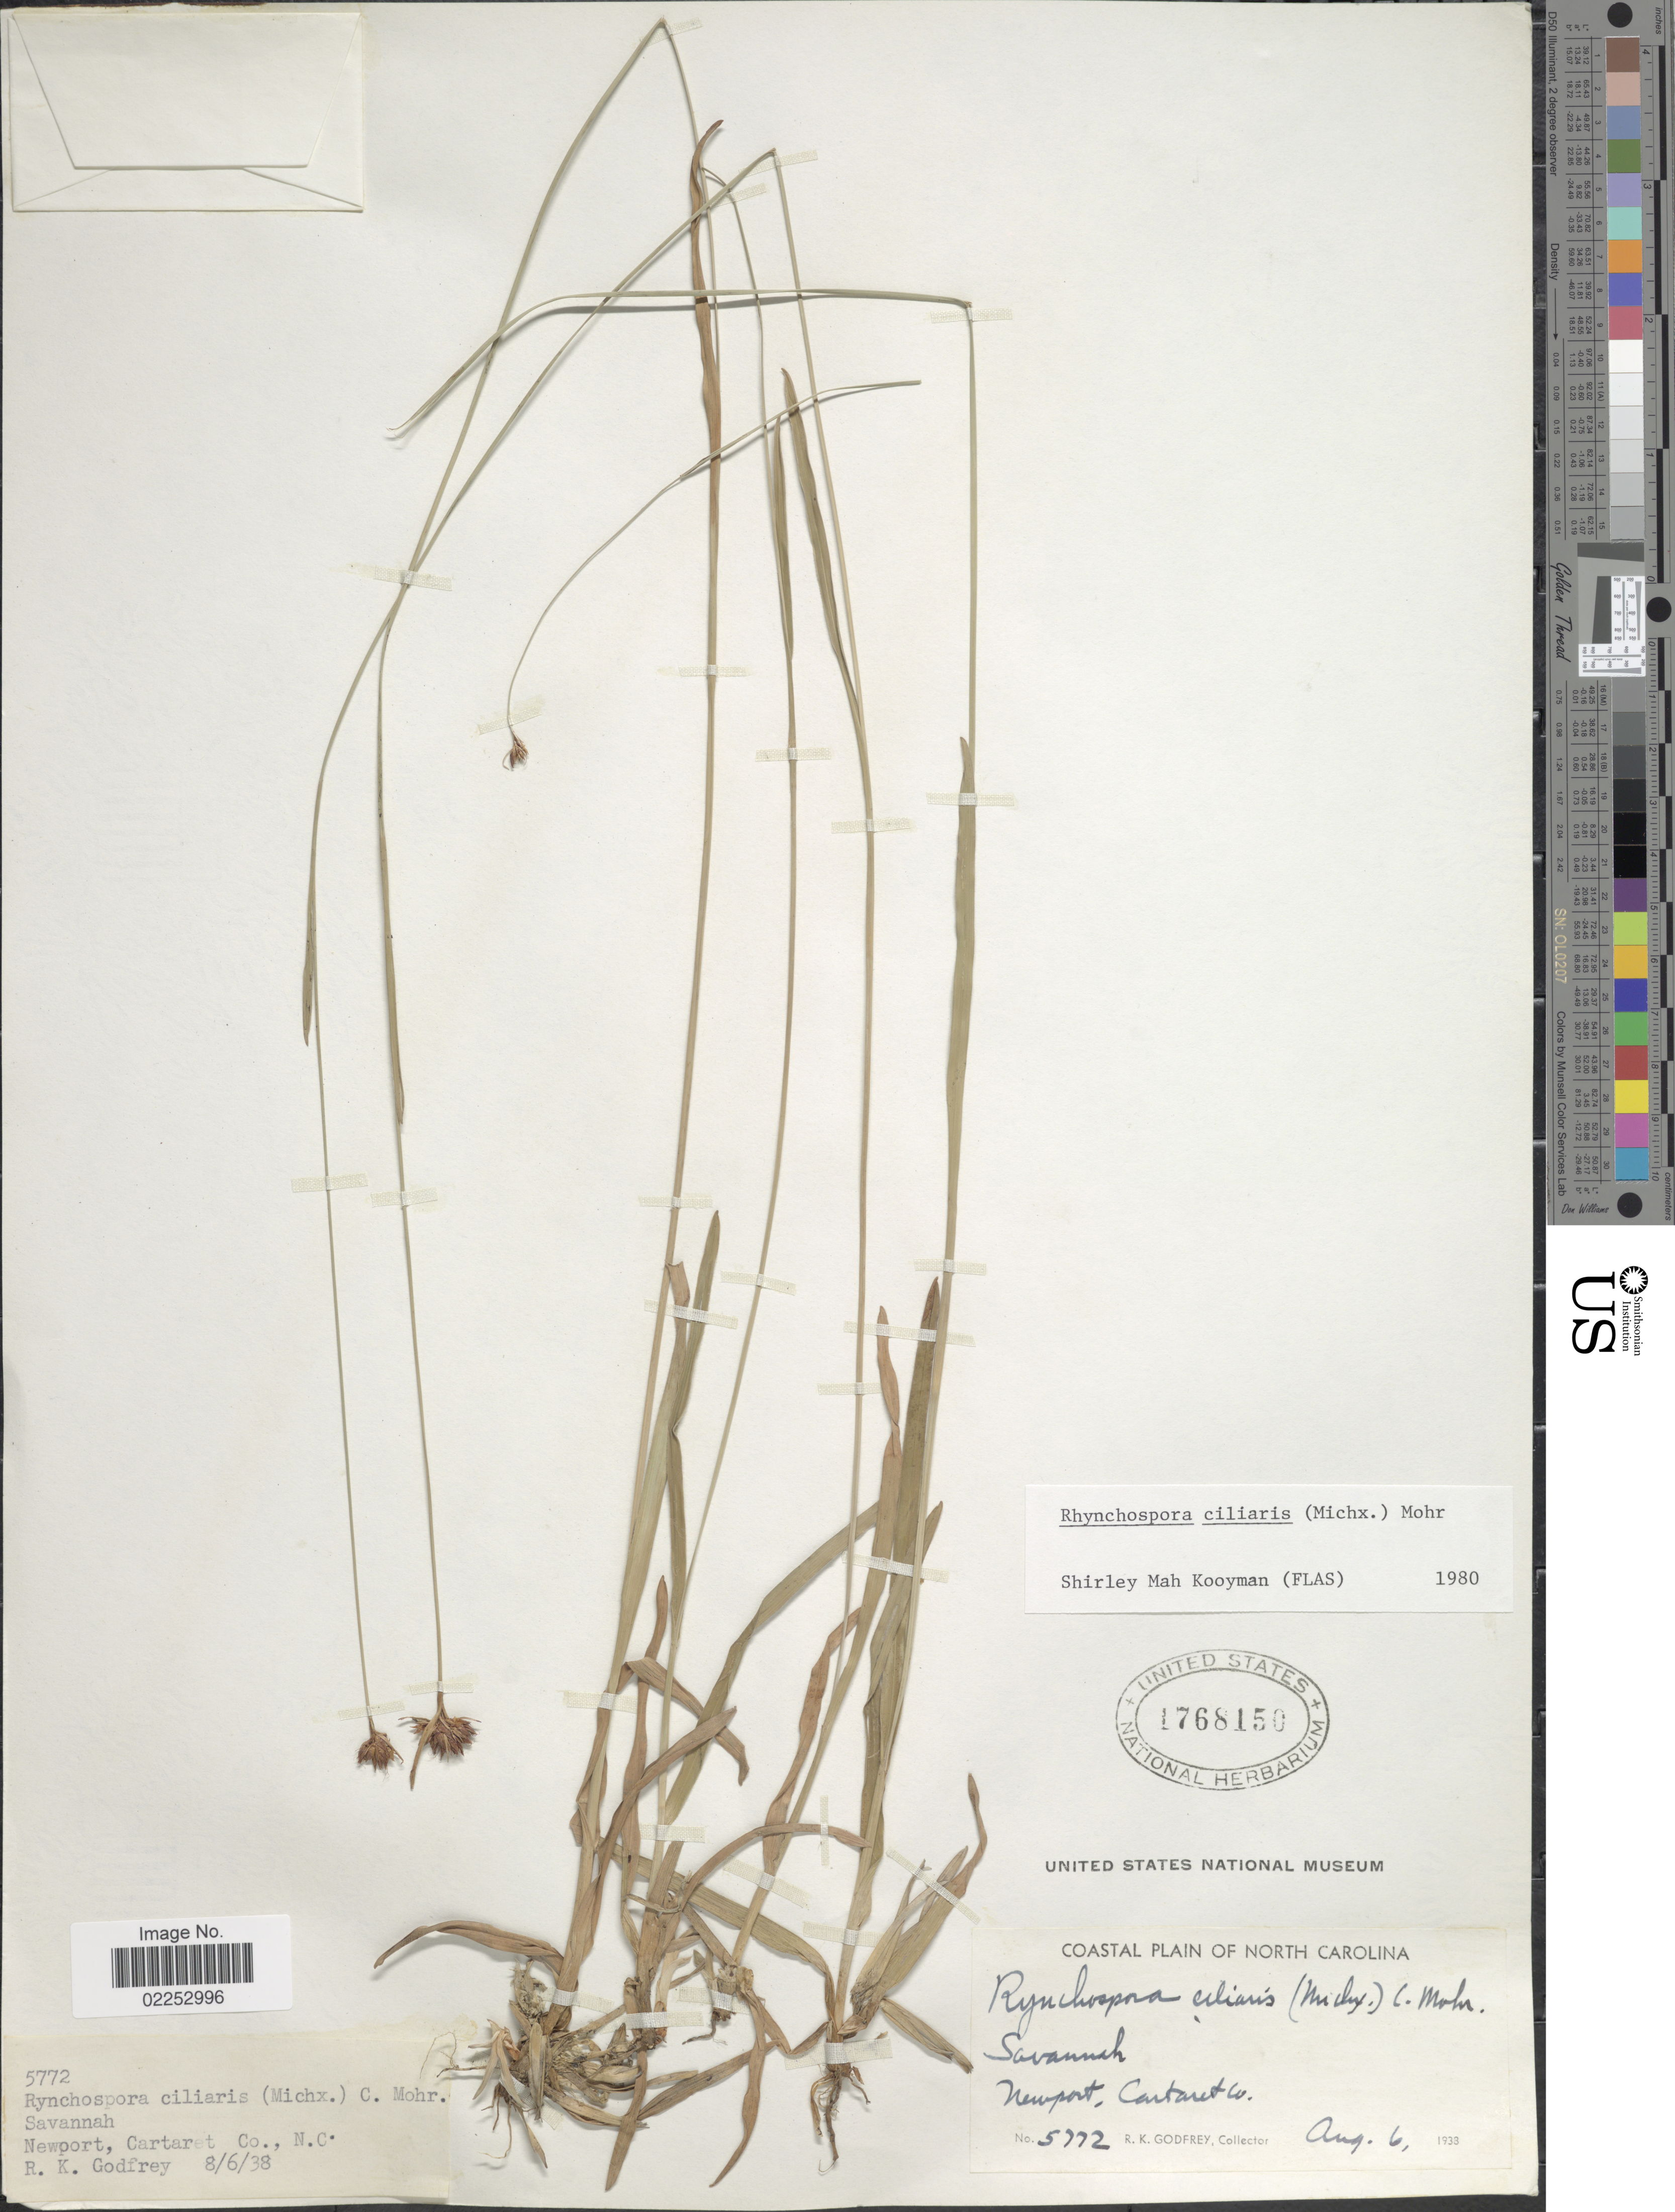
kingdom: Plantae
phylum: Tracheophyta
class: Liliopsida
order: Poales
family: Cyperaceae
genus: Rhynchospora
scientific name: Rhynchospora ciliaris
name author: (Michx.) C. Mohr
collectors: R. K. Godfrey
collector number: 5772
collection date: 1938-08-06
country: United States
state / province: North Carolina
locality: Coastal Plain. Newport, Cartaret Co.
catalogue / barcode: US 1768150